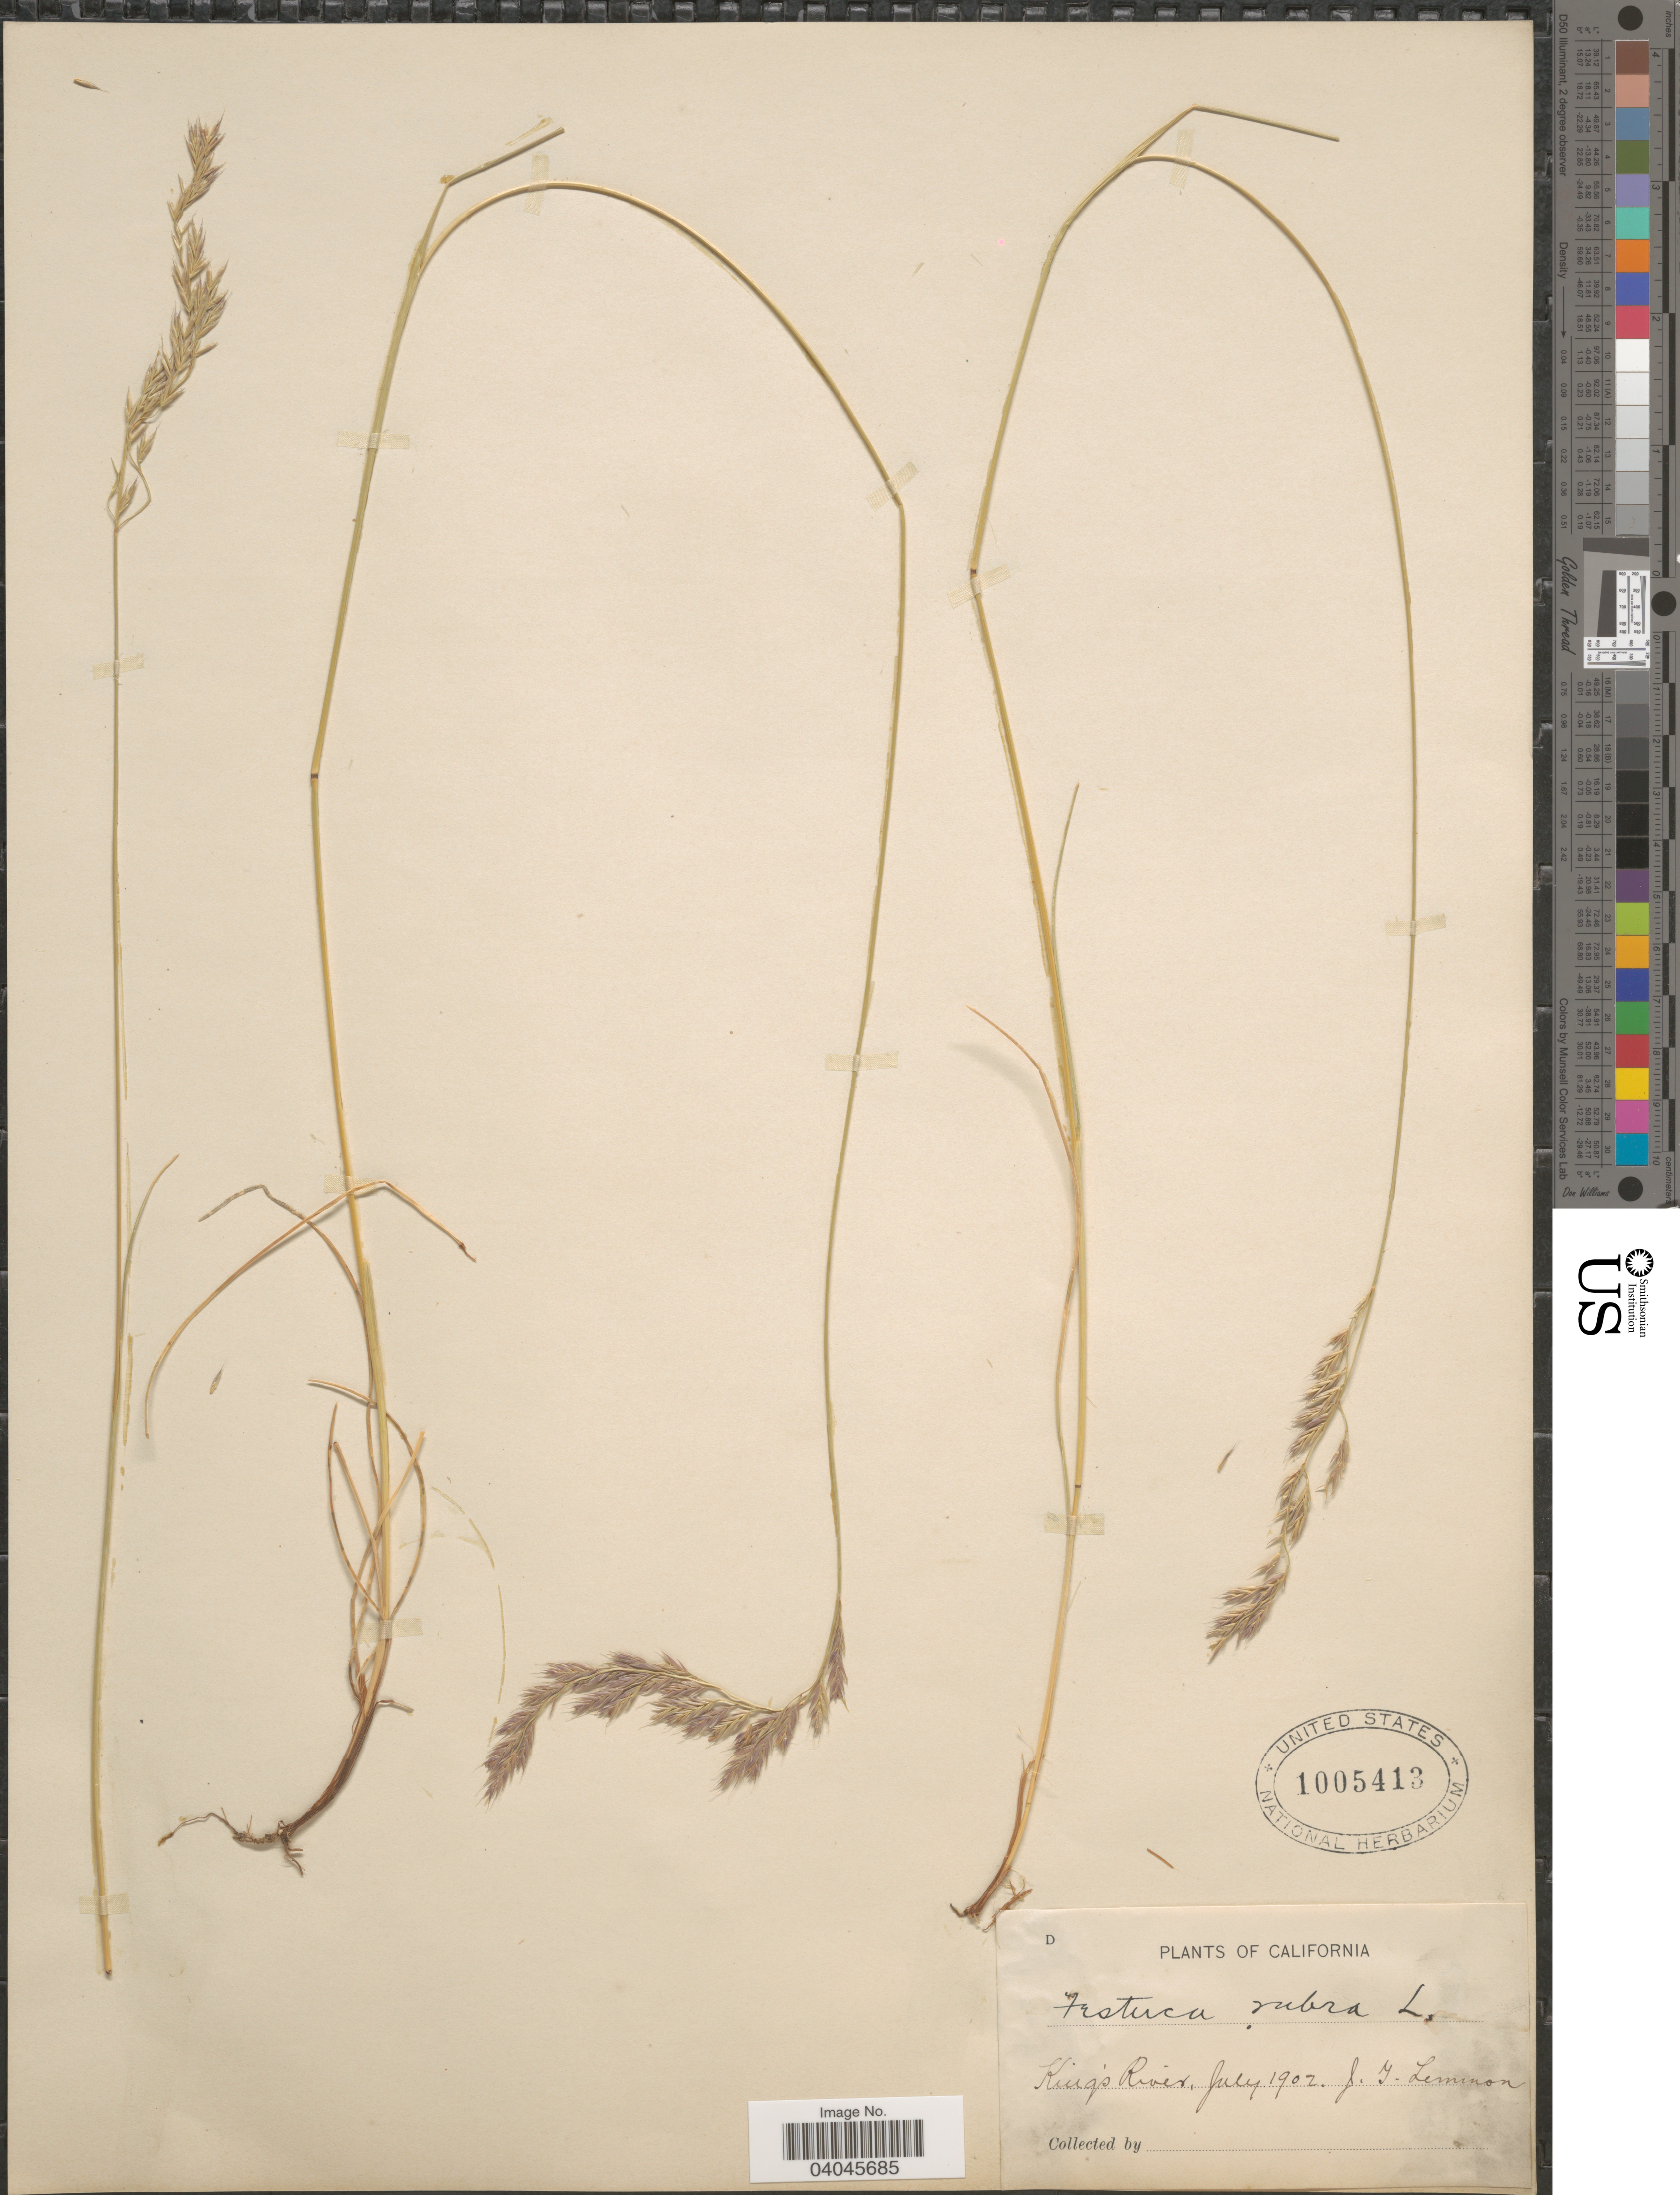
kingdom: Plantae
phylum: Tracheophyta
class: Liliopsida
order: Poales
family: Poaceae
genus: Festuca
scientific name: Festuca rubra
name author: L.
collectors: J. Lemmon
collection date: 1902-07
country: United States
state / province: California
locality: King's River.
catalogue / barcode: US 1005413